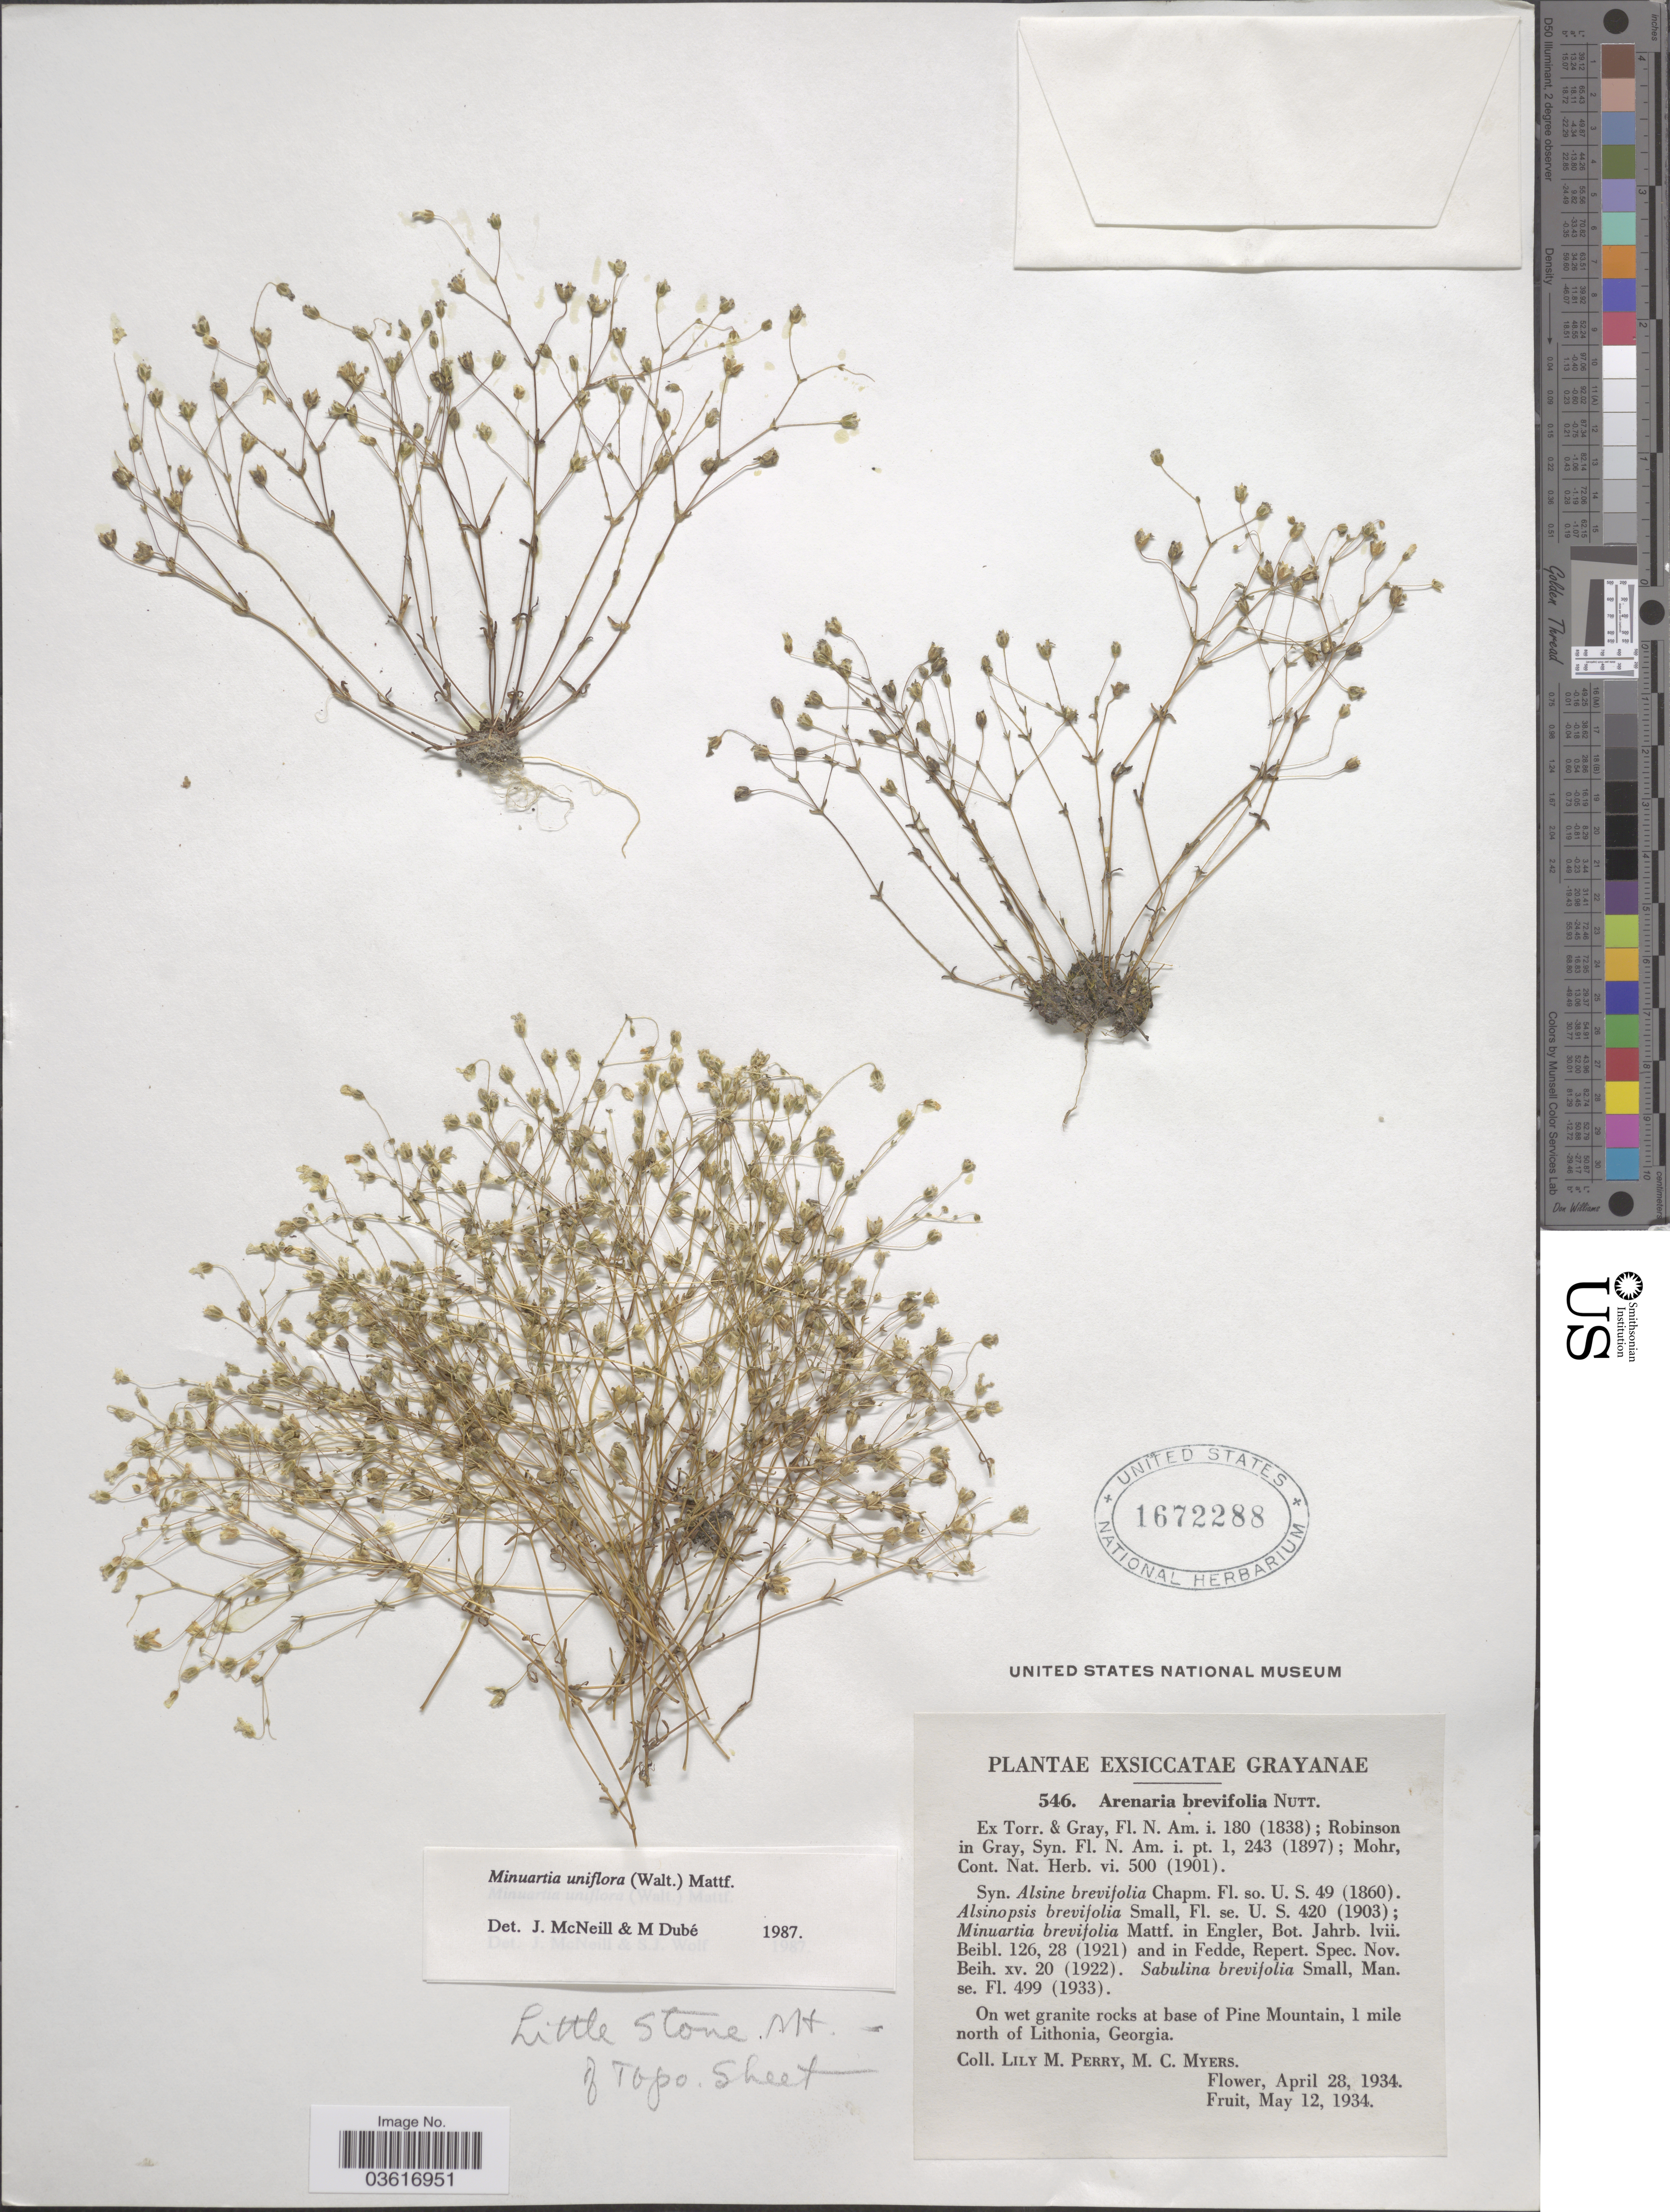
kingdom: Plantae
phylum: Tracheophyta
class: Magnoliopsida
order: Caryophyllales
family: Caryophyllaceae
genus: Minuartia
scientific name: Minuartia uniflora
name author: (Walter) Mattf.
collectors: L. M. Perry & M. Myers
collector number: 546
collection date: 1934-04-28/1934-05-12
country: United States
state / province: Georgia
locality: At base of Pine Mountain, 1 mile north of Lithonia.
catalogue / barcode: US 1672288